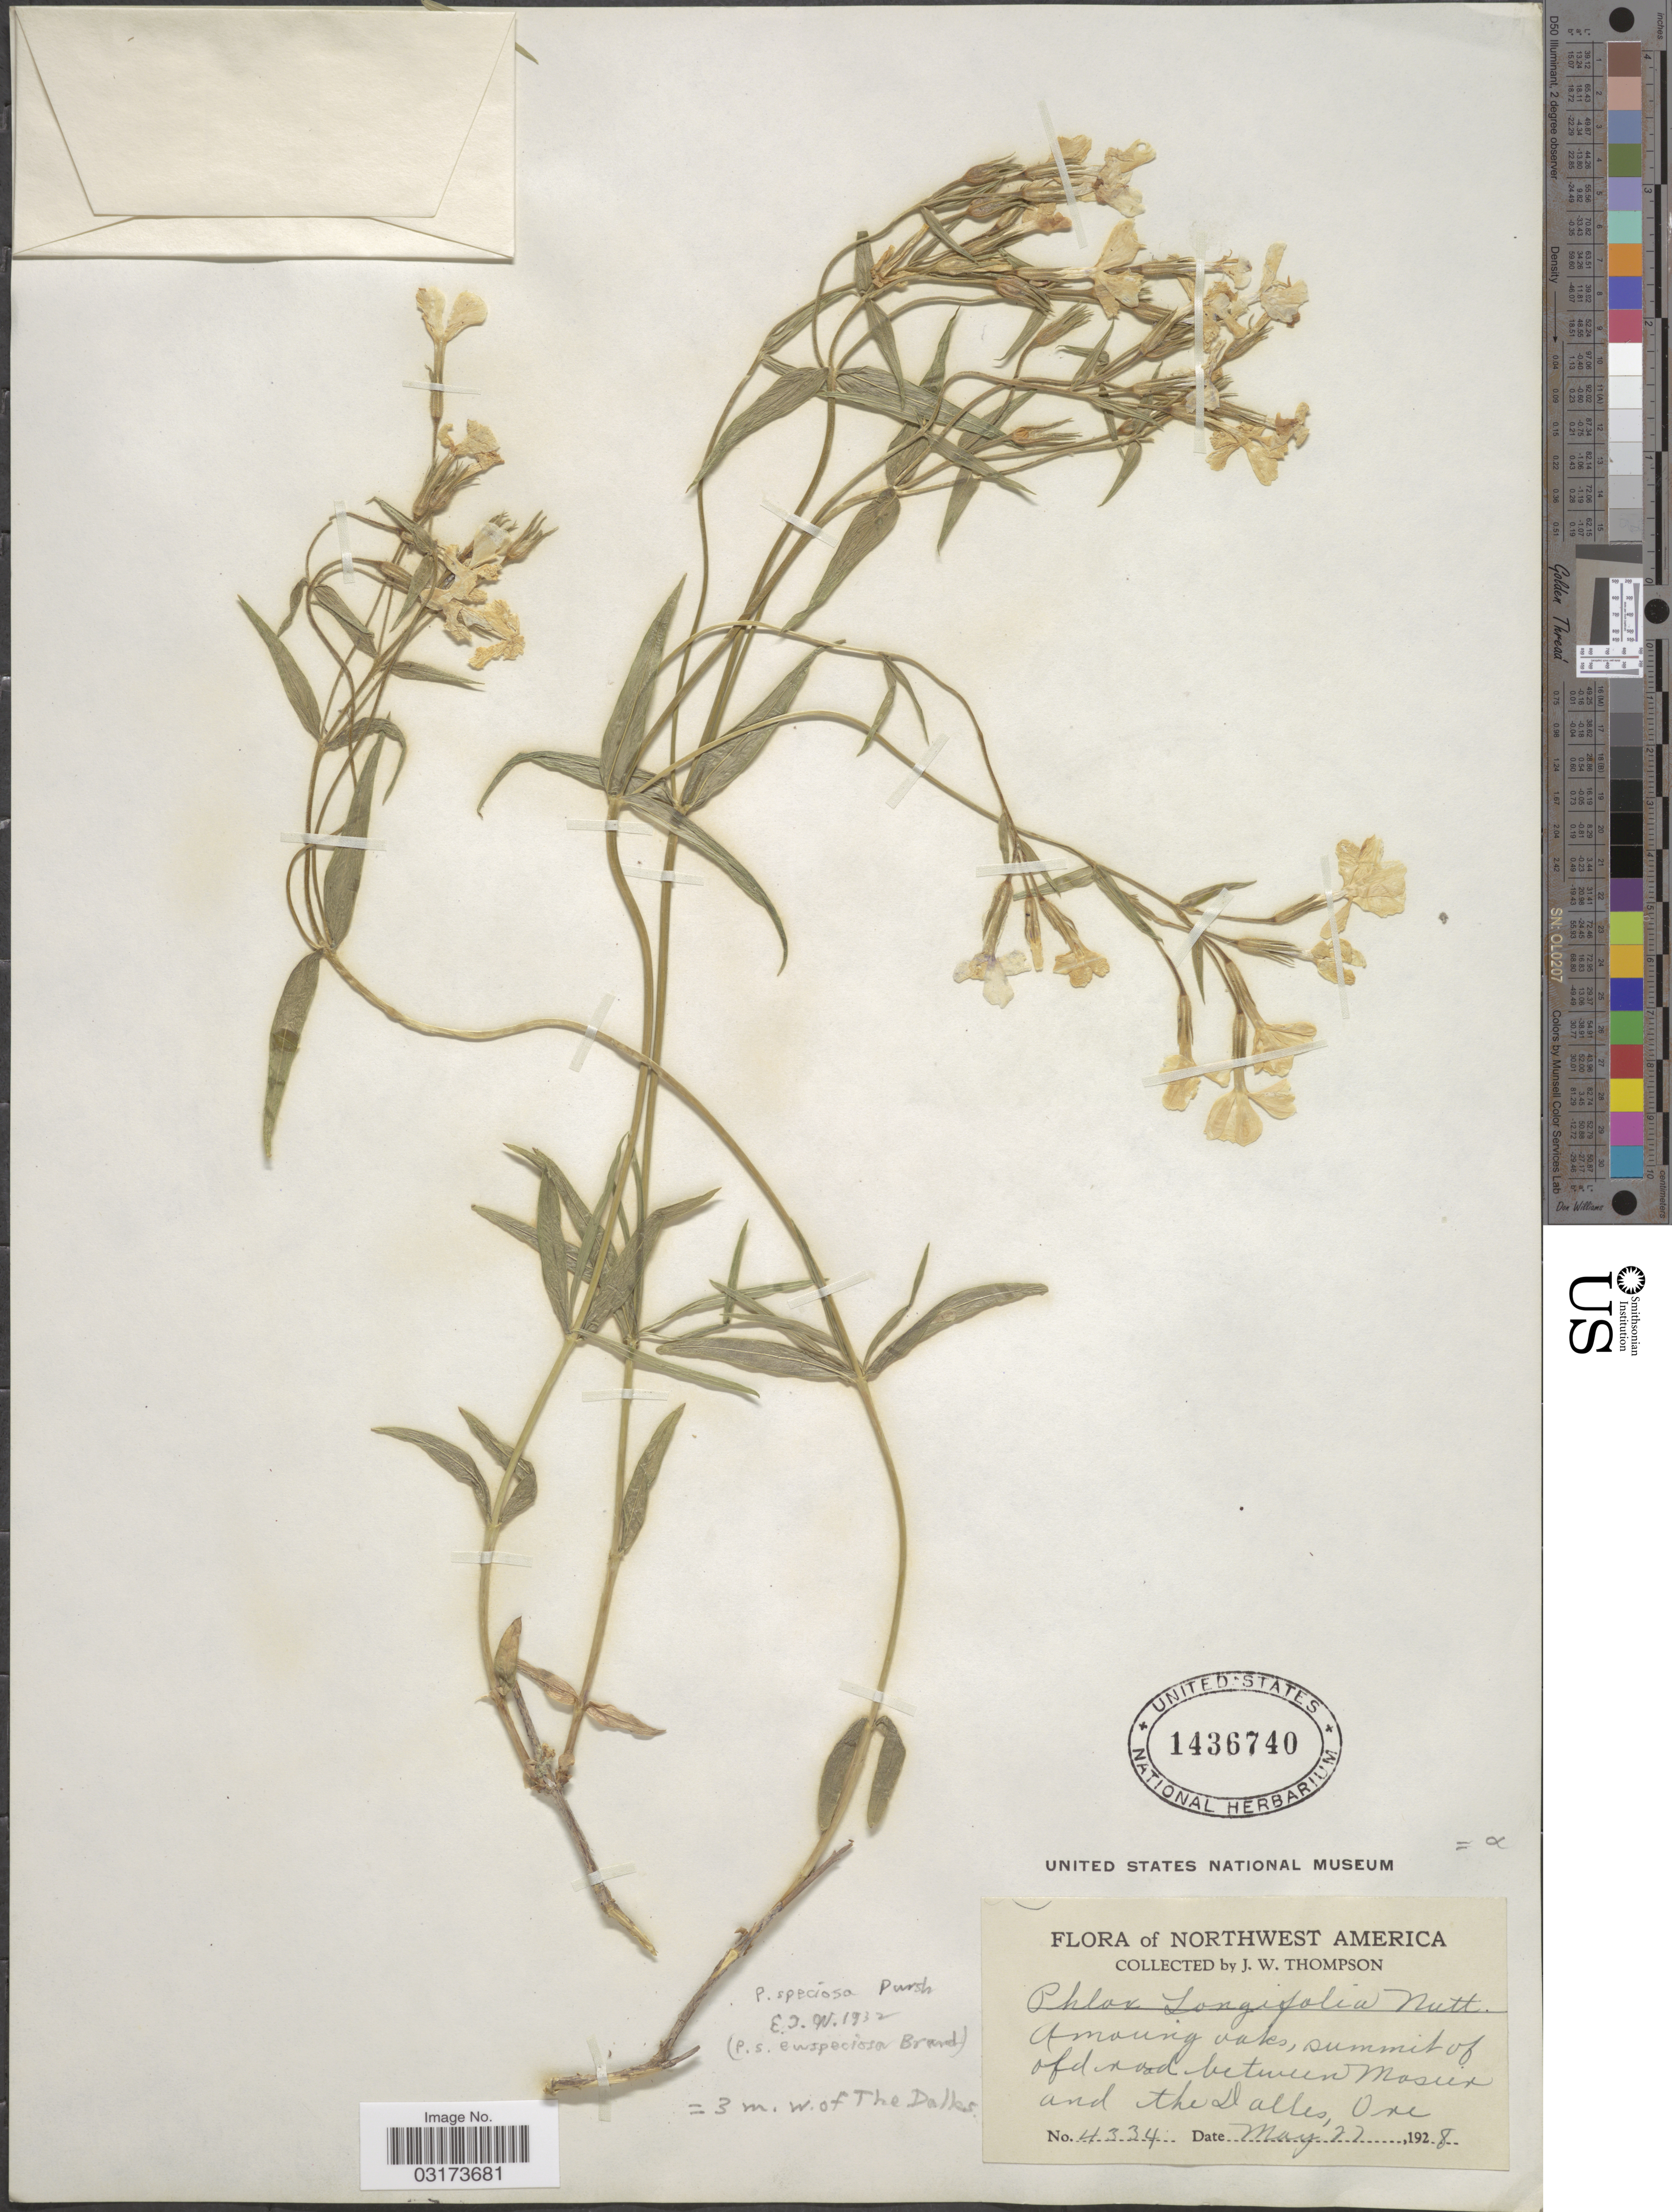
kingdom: Plantae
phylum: Tracheophyta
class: Magnoliopsida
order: Ericales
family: Polemoniaceae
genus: Phlox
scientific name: Phlox speciosa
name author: Pursh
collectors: J. Thompson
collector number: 4334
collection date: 1928-05-22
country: United States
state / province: Oregon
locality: Northwest America. Summit of old road between Mosier and the Dalles. = 3 m. w. of The Dalles.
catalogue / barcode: US 1436740